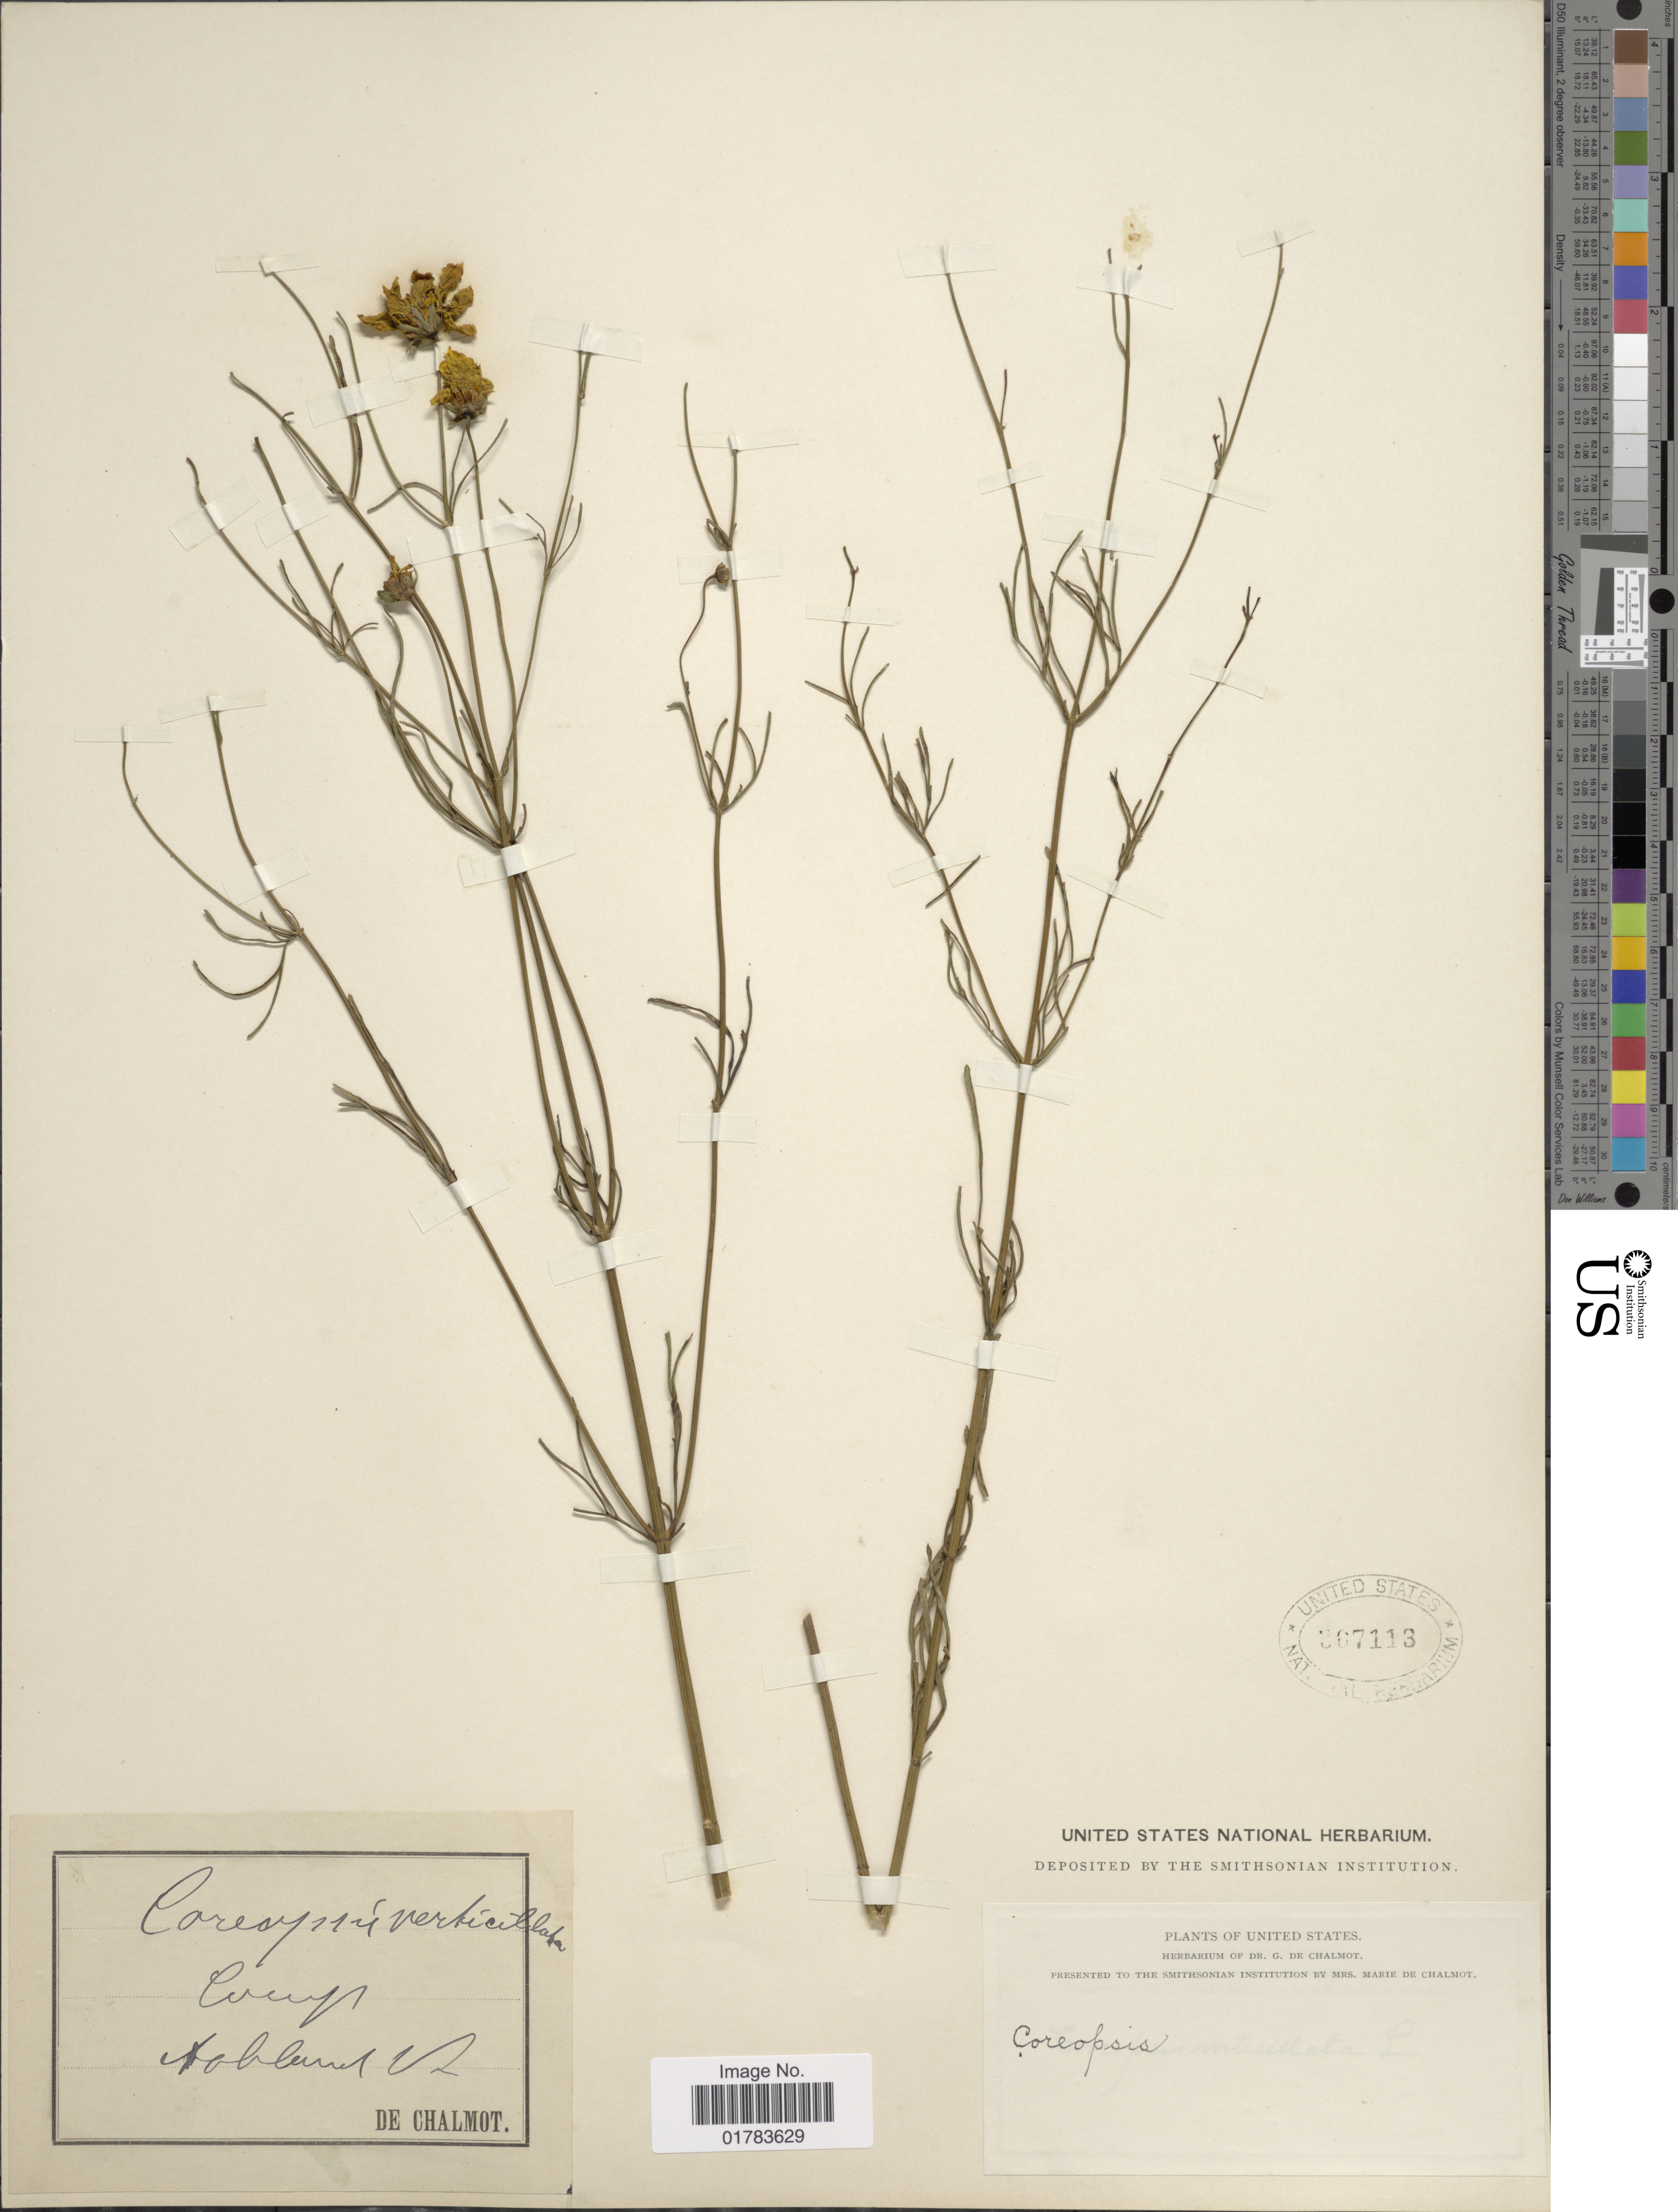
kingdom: Plantae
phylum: Tracheophyta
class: Magnoliopsida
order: Asterales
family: Asteraceae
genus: Coreopsis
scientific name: Coreopsis verticillata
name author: L.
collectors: G. de Chalmot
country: United States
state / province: Vermont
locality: Tobland Va. [interpreted]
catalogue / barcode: US 367113